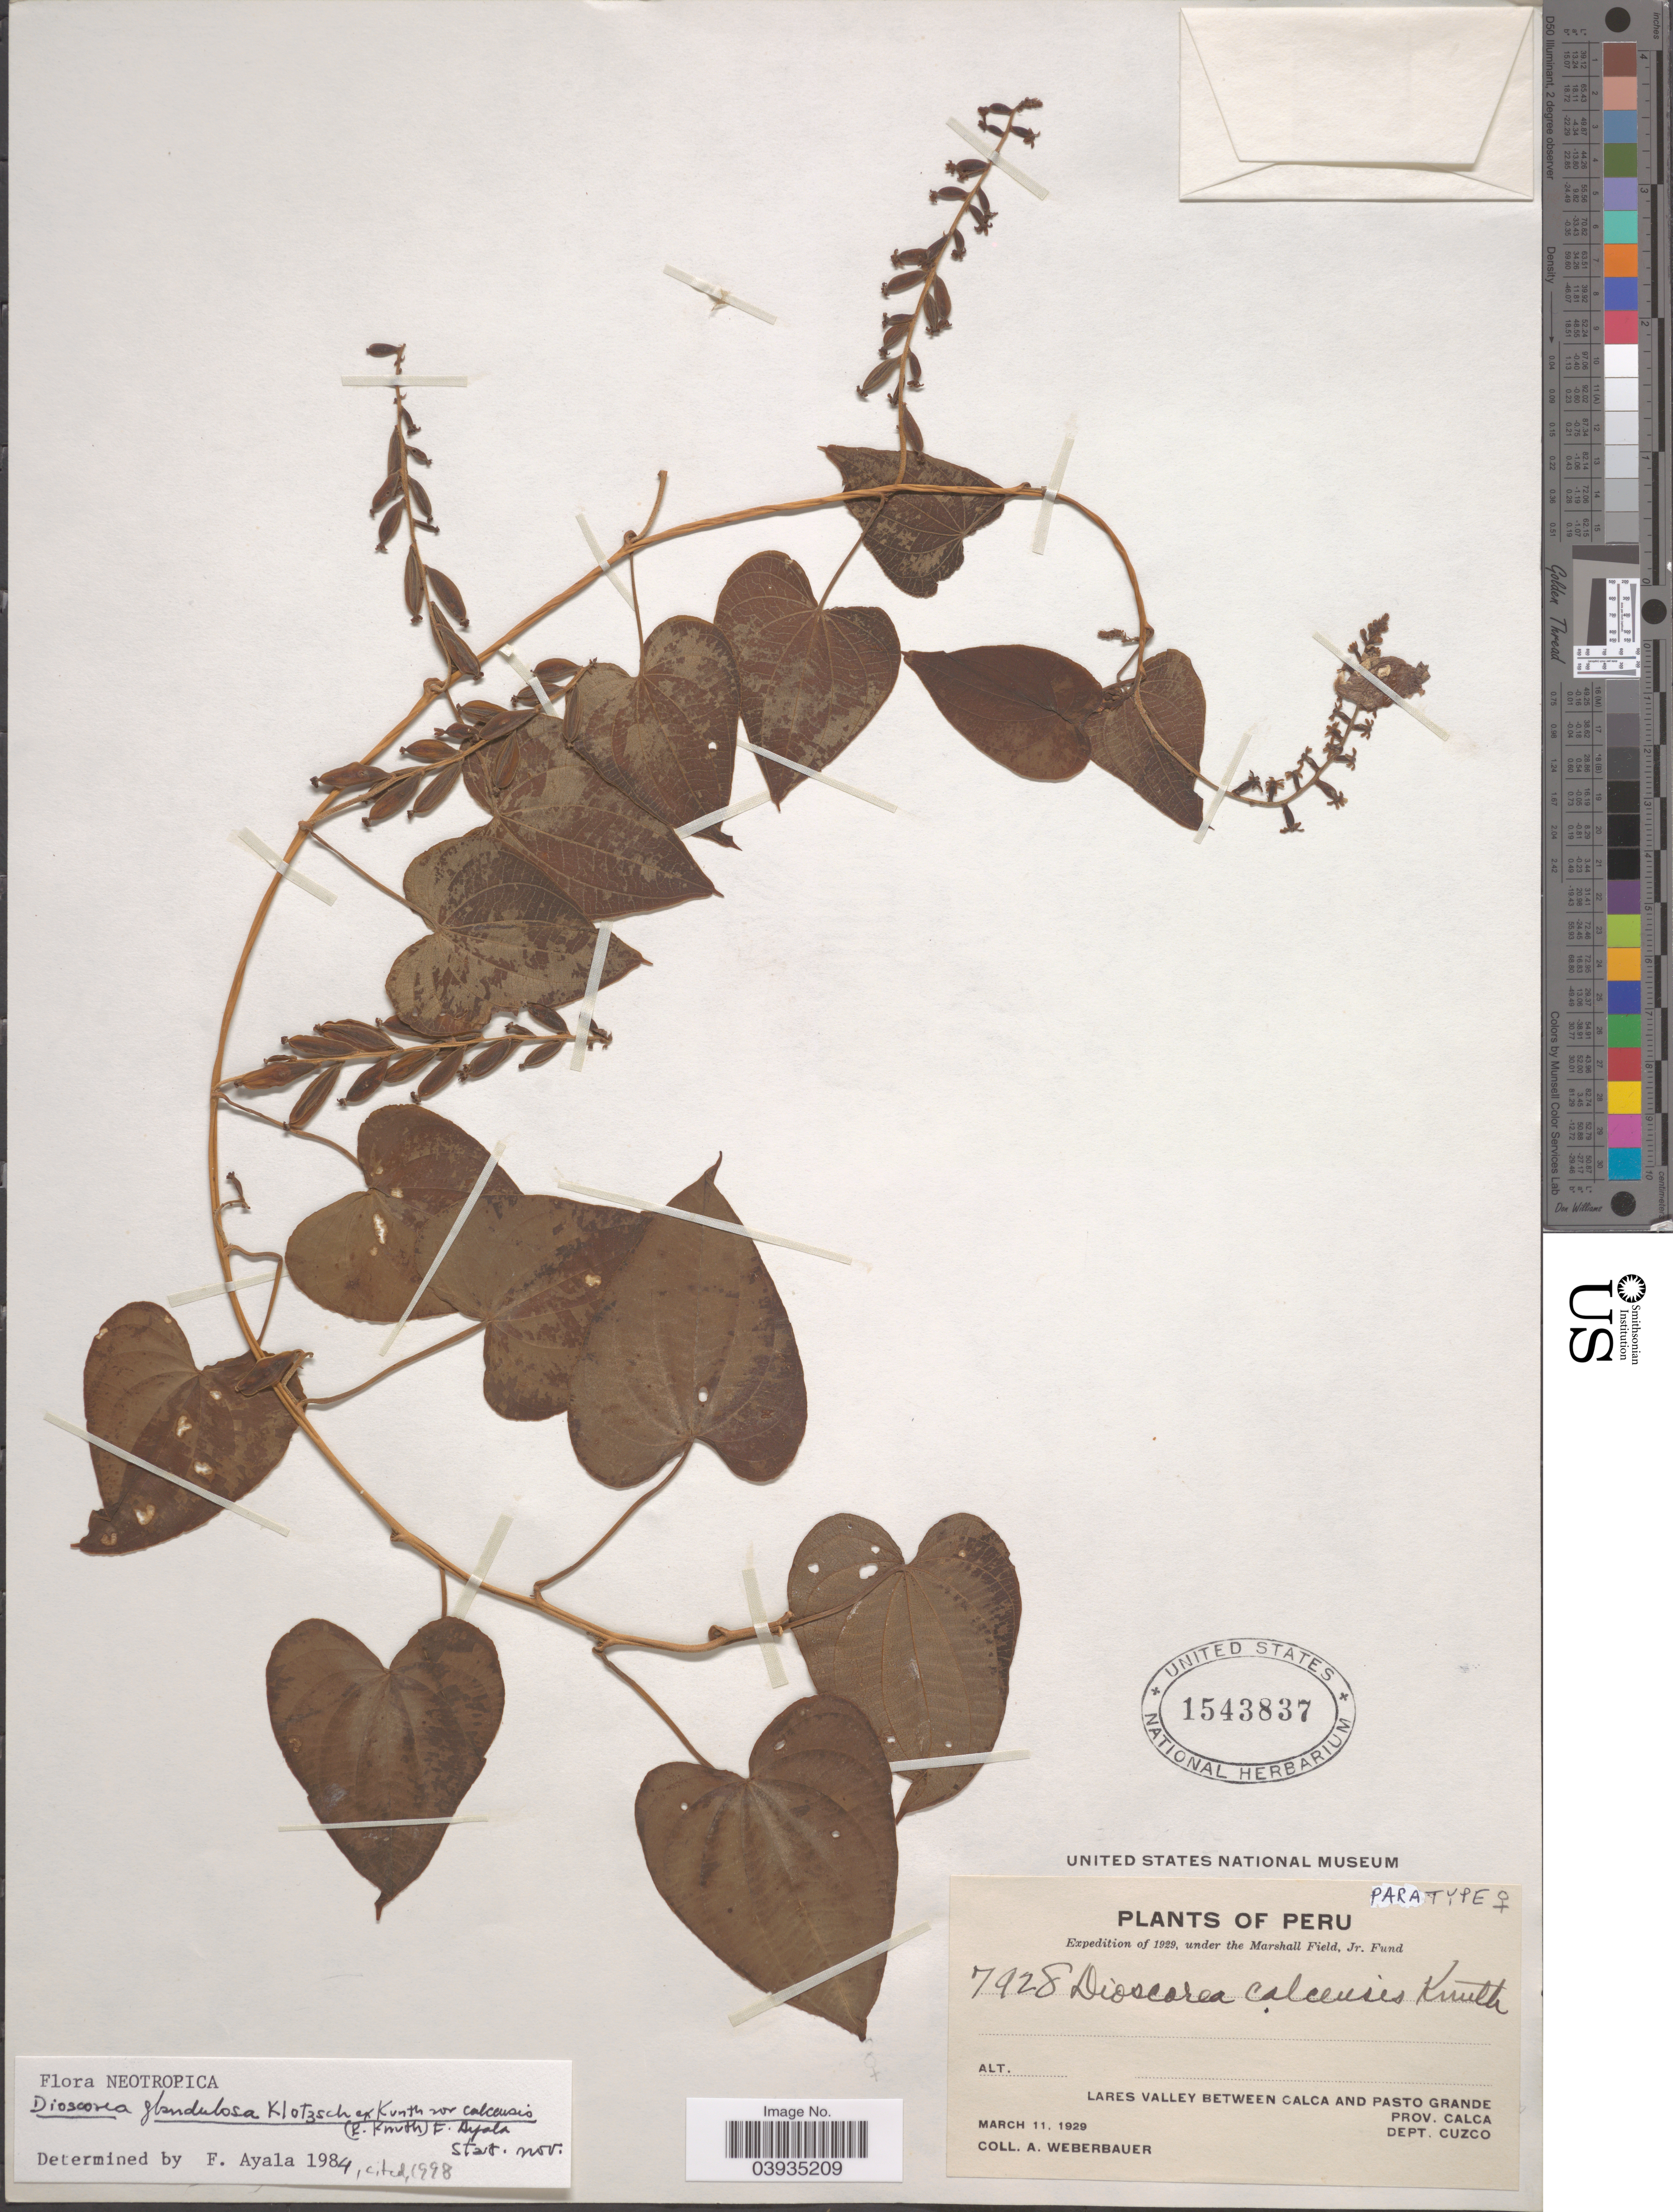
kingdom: Plantae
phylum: Tracheophyta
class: Liliopsida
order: Dioscoreales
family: Dioscoreaceae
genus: Dioscorea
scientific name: Dioscorea glandulosa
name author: Kunth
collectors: A. Weberbauer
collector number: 7928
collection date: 1929-03-11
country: Peru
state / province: Cusco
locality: Lares Valley between Calca and Pasto Grande. Prov. Calca, Dept. Cuzco.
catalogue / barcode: US 1543837